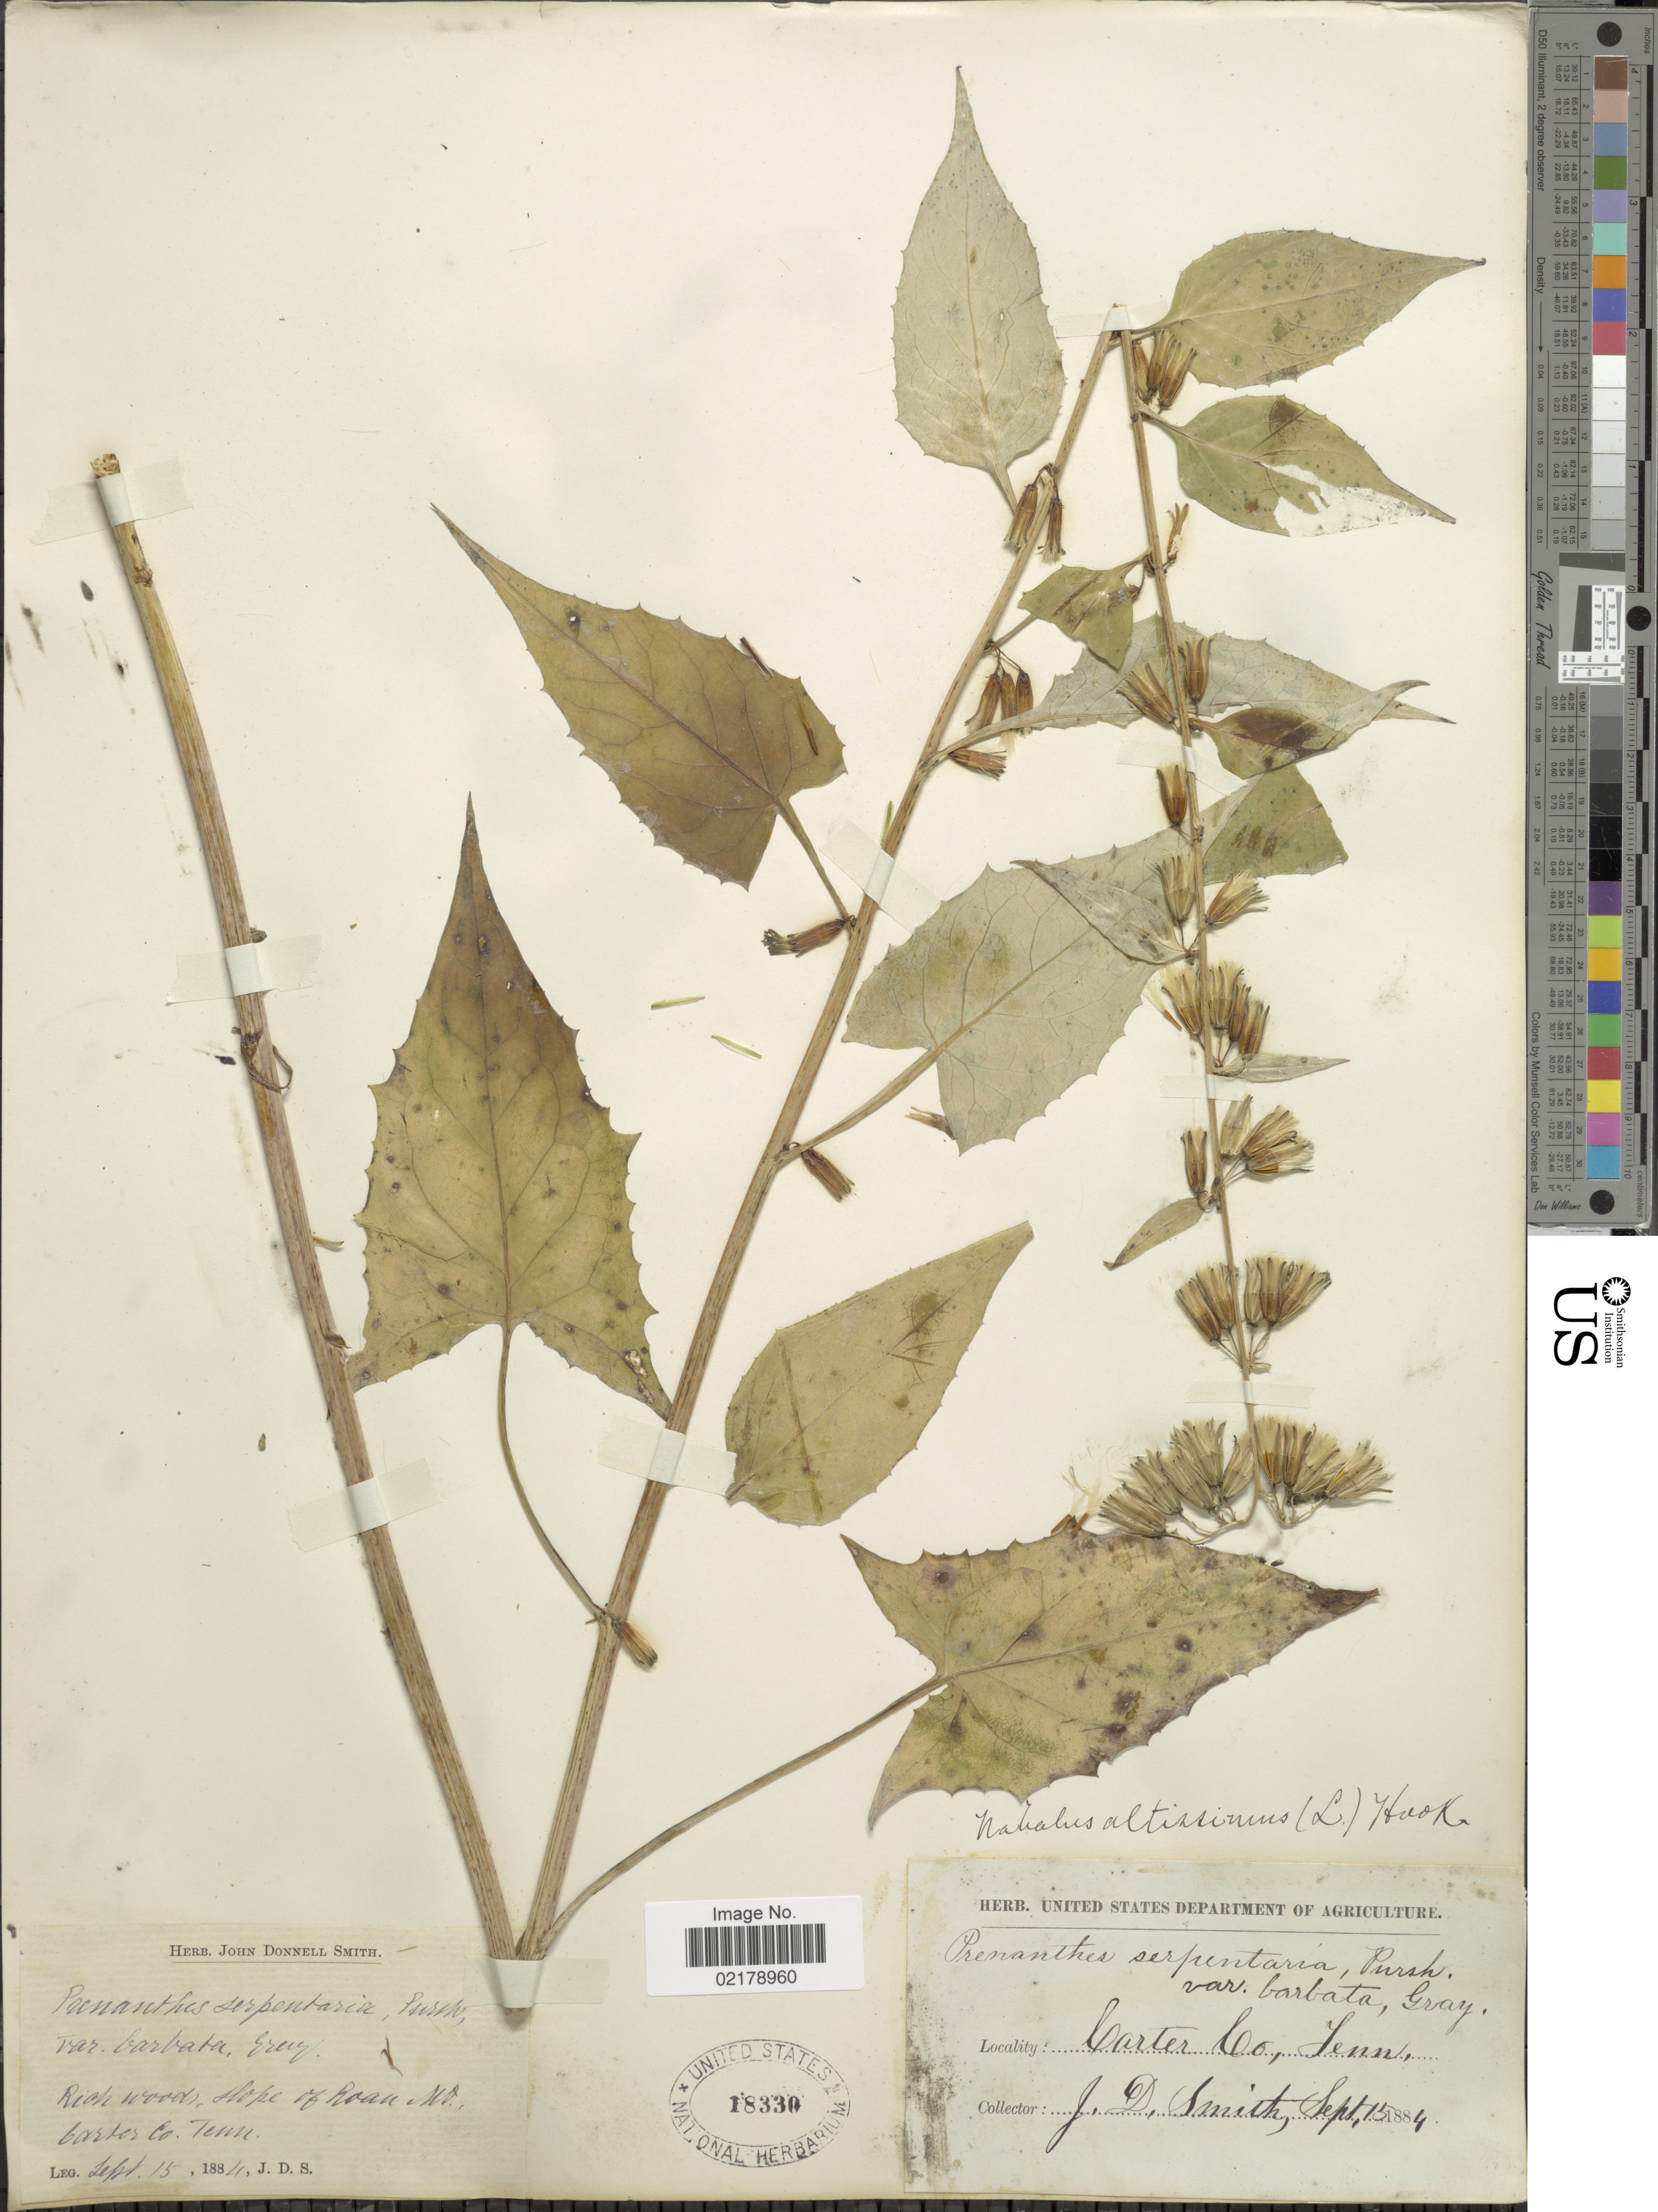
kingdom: Plantae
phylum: Tracheophyta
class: Magnoliopsida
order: Asterales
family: Asteraceae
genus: Nabalus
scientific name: Nabalus altissimus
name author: (L.) Hook.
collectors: J. Donnell Smith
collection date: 1884-09-15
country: United States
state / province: Tennessee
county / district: Carter County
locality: Rich woods, slope of Roan Mt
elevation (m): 1615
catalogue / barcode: US 18330